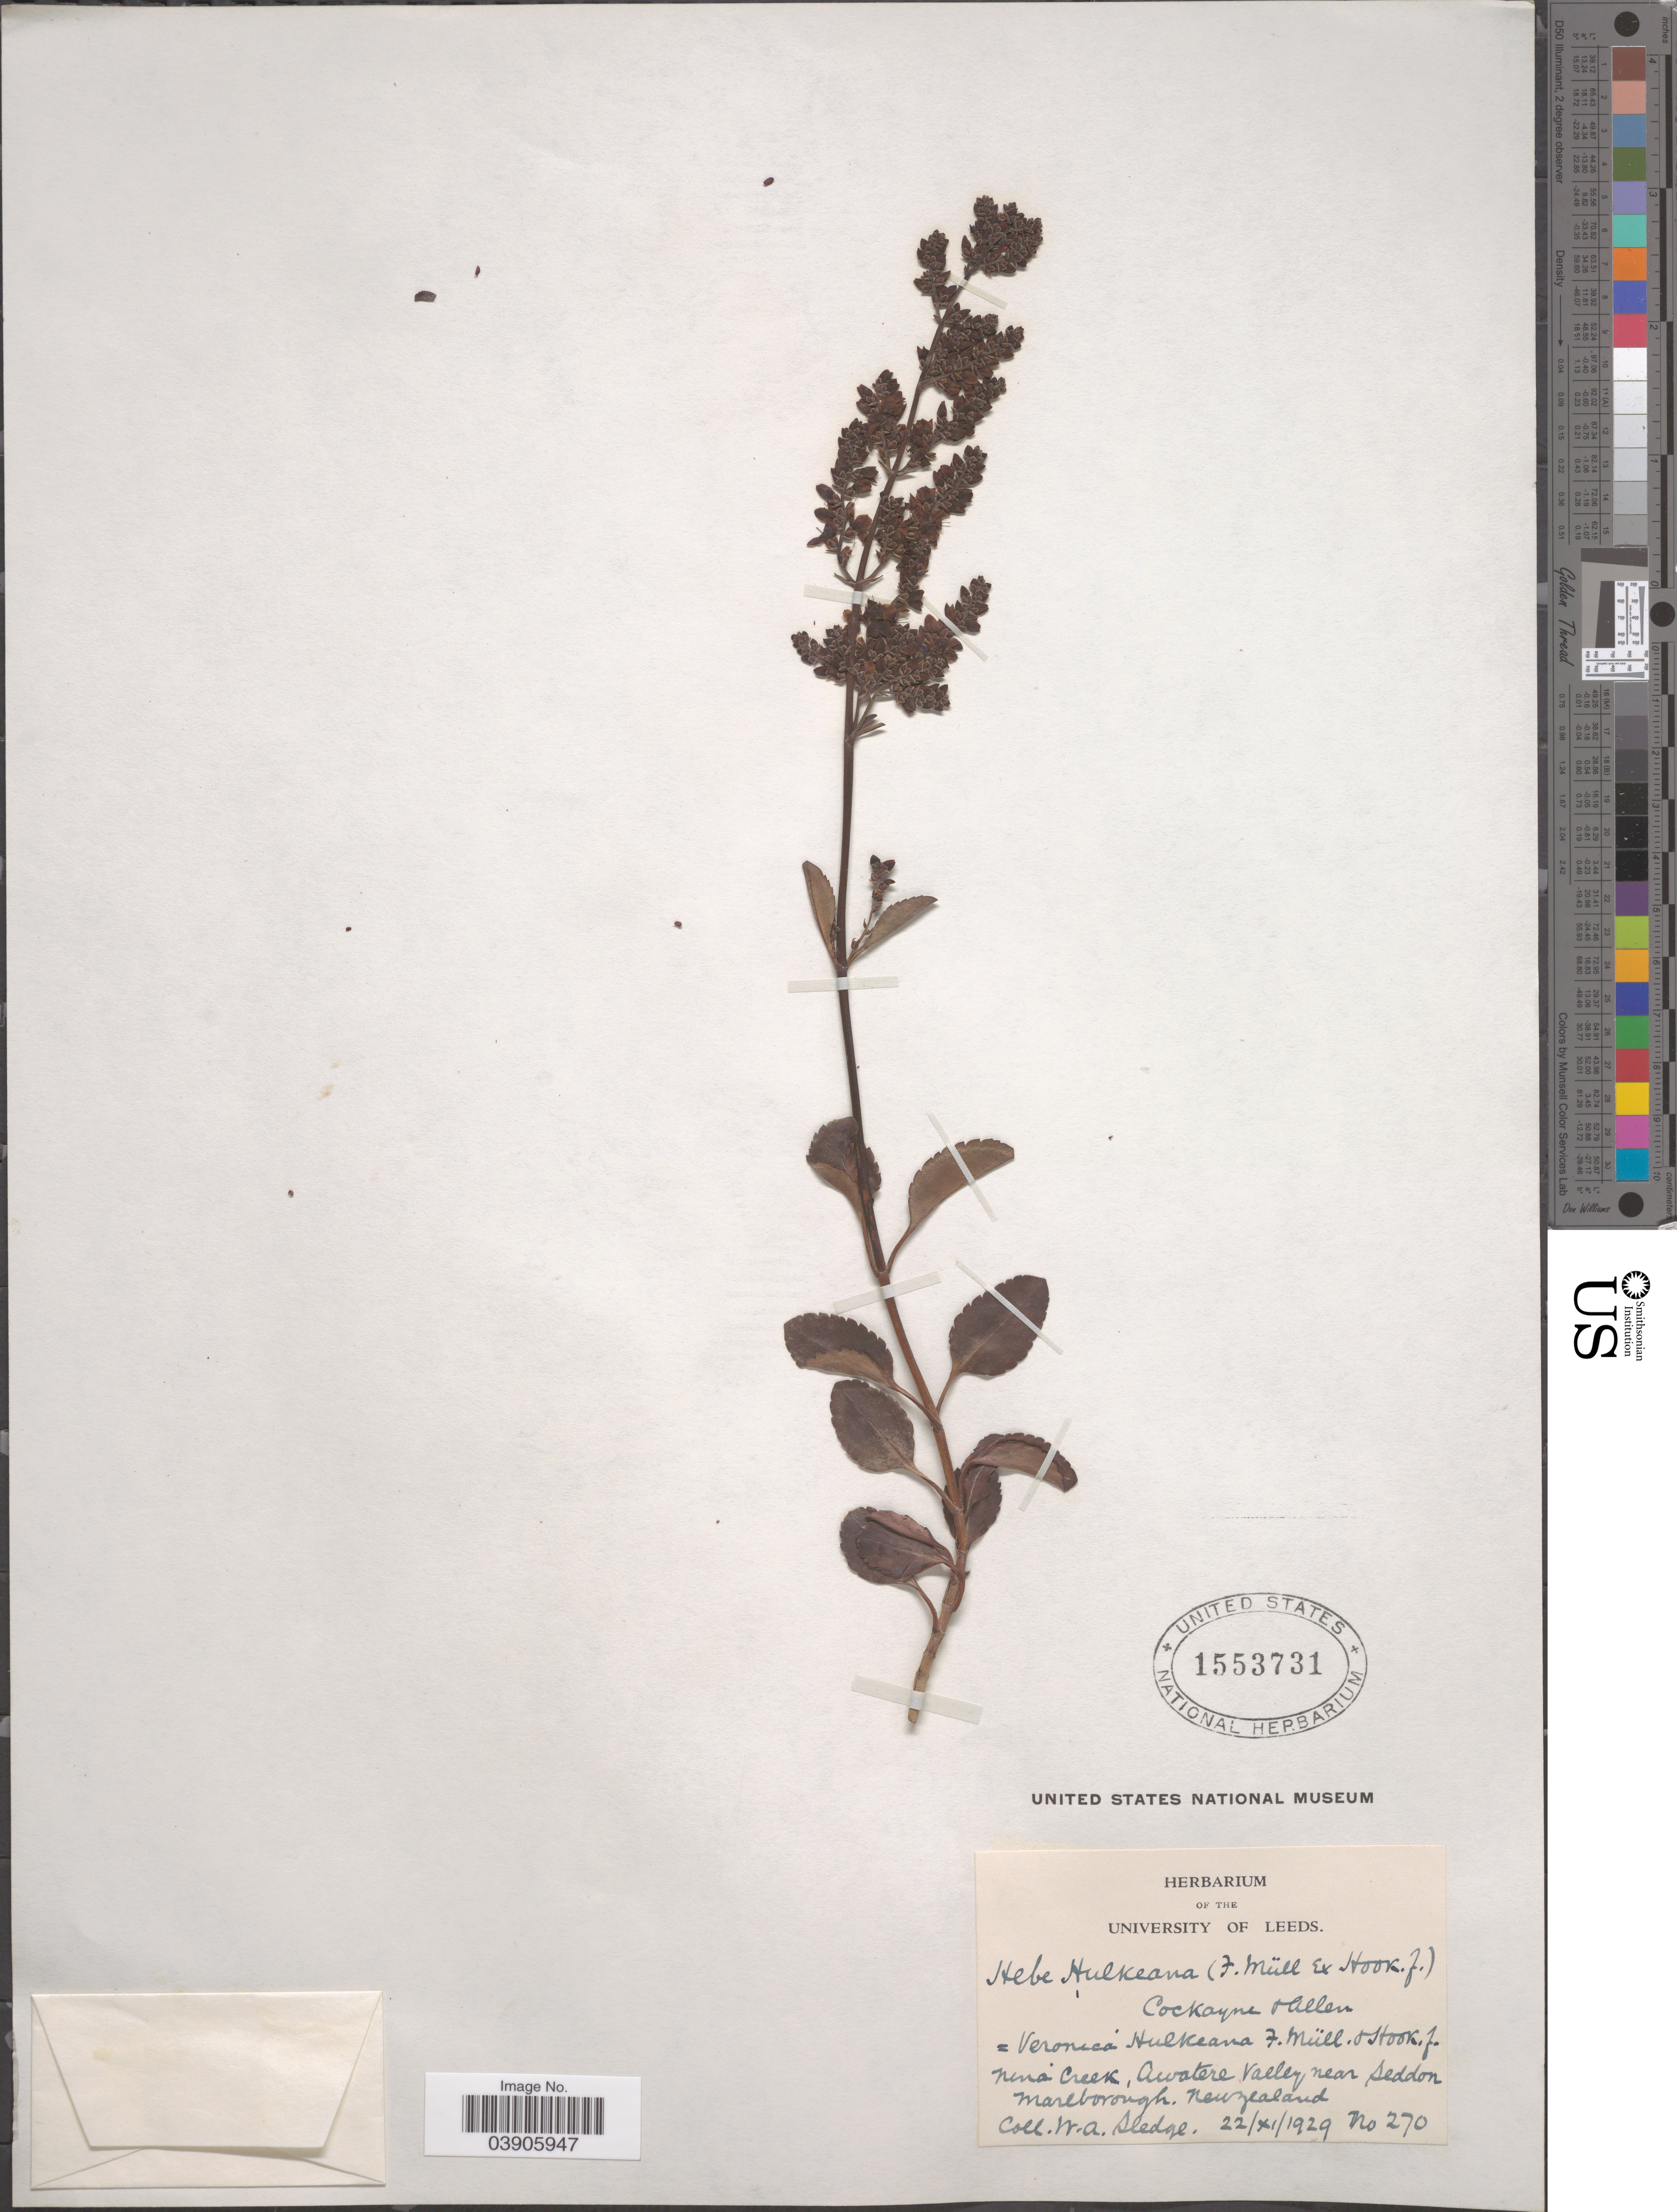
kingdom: Plantae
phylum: Tracheophyta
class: Magnoliopsida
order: Lamiales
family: Plantaginaceae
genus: Hebe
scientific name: Hebe hulkeana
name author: (F. Muell. ex Hook. f.) Andersen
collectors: W. A. Sledge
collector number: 270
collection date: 1929-11-22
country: New Zealand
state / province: Marlborough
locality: Nina Creek, Awatere Valley near Seddon.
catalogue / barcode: US 1553731